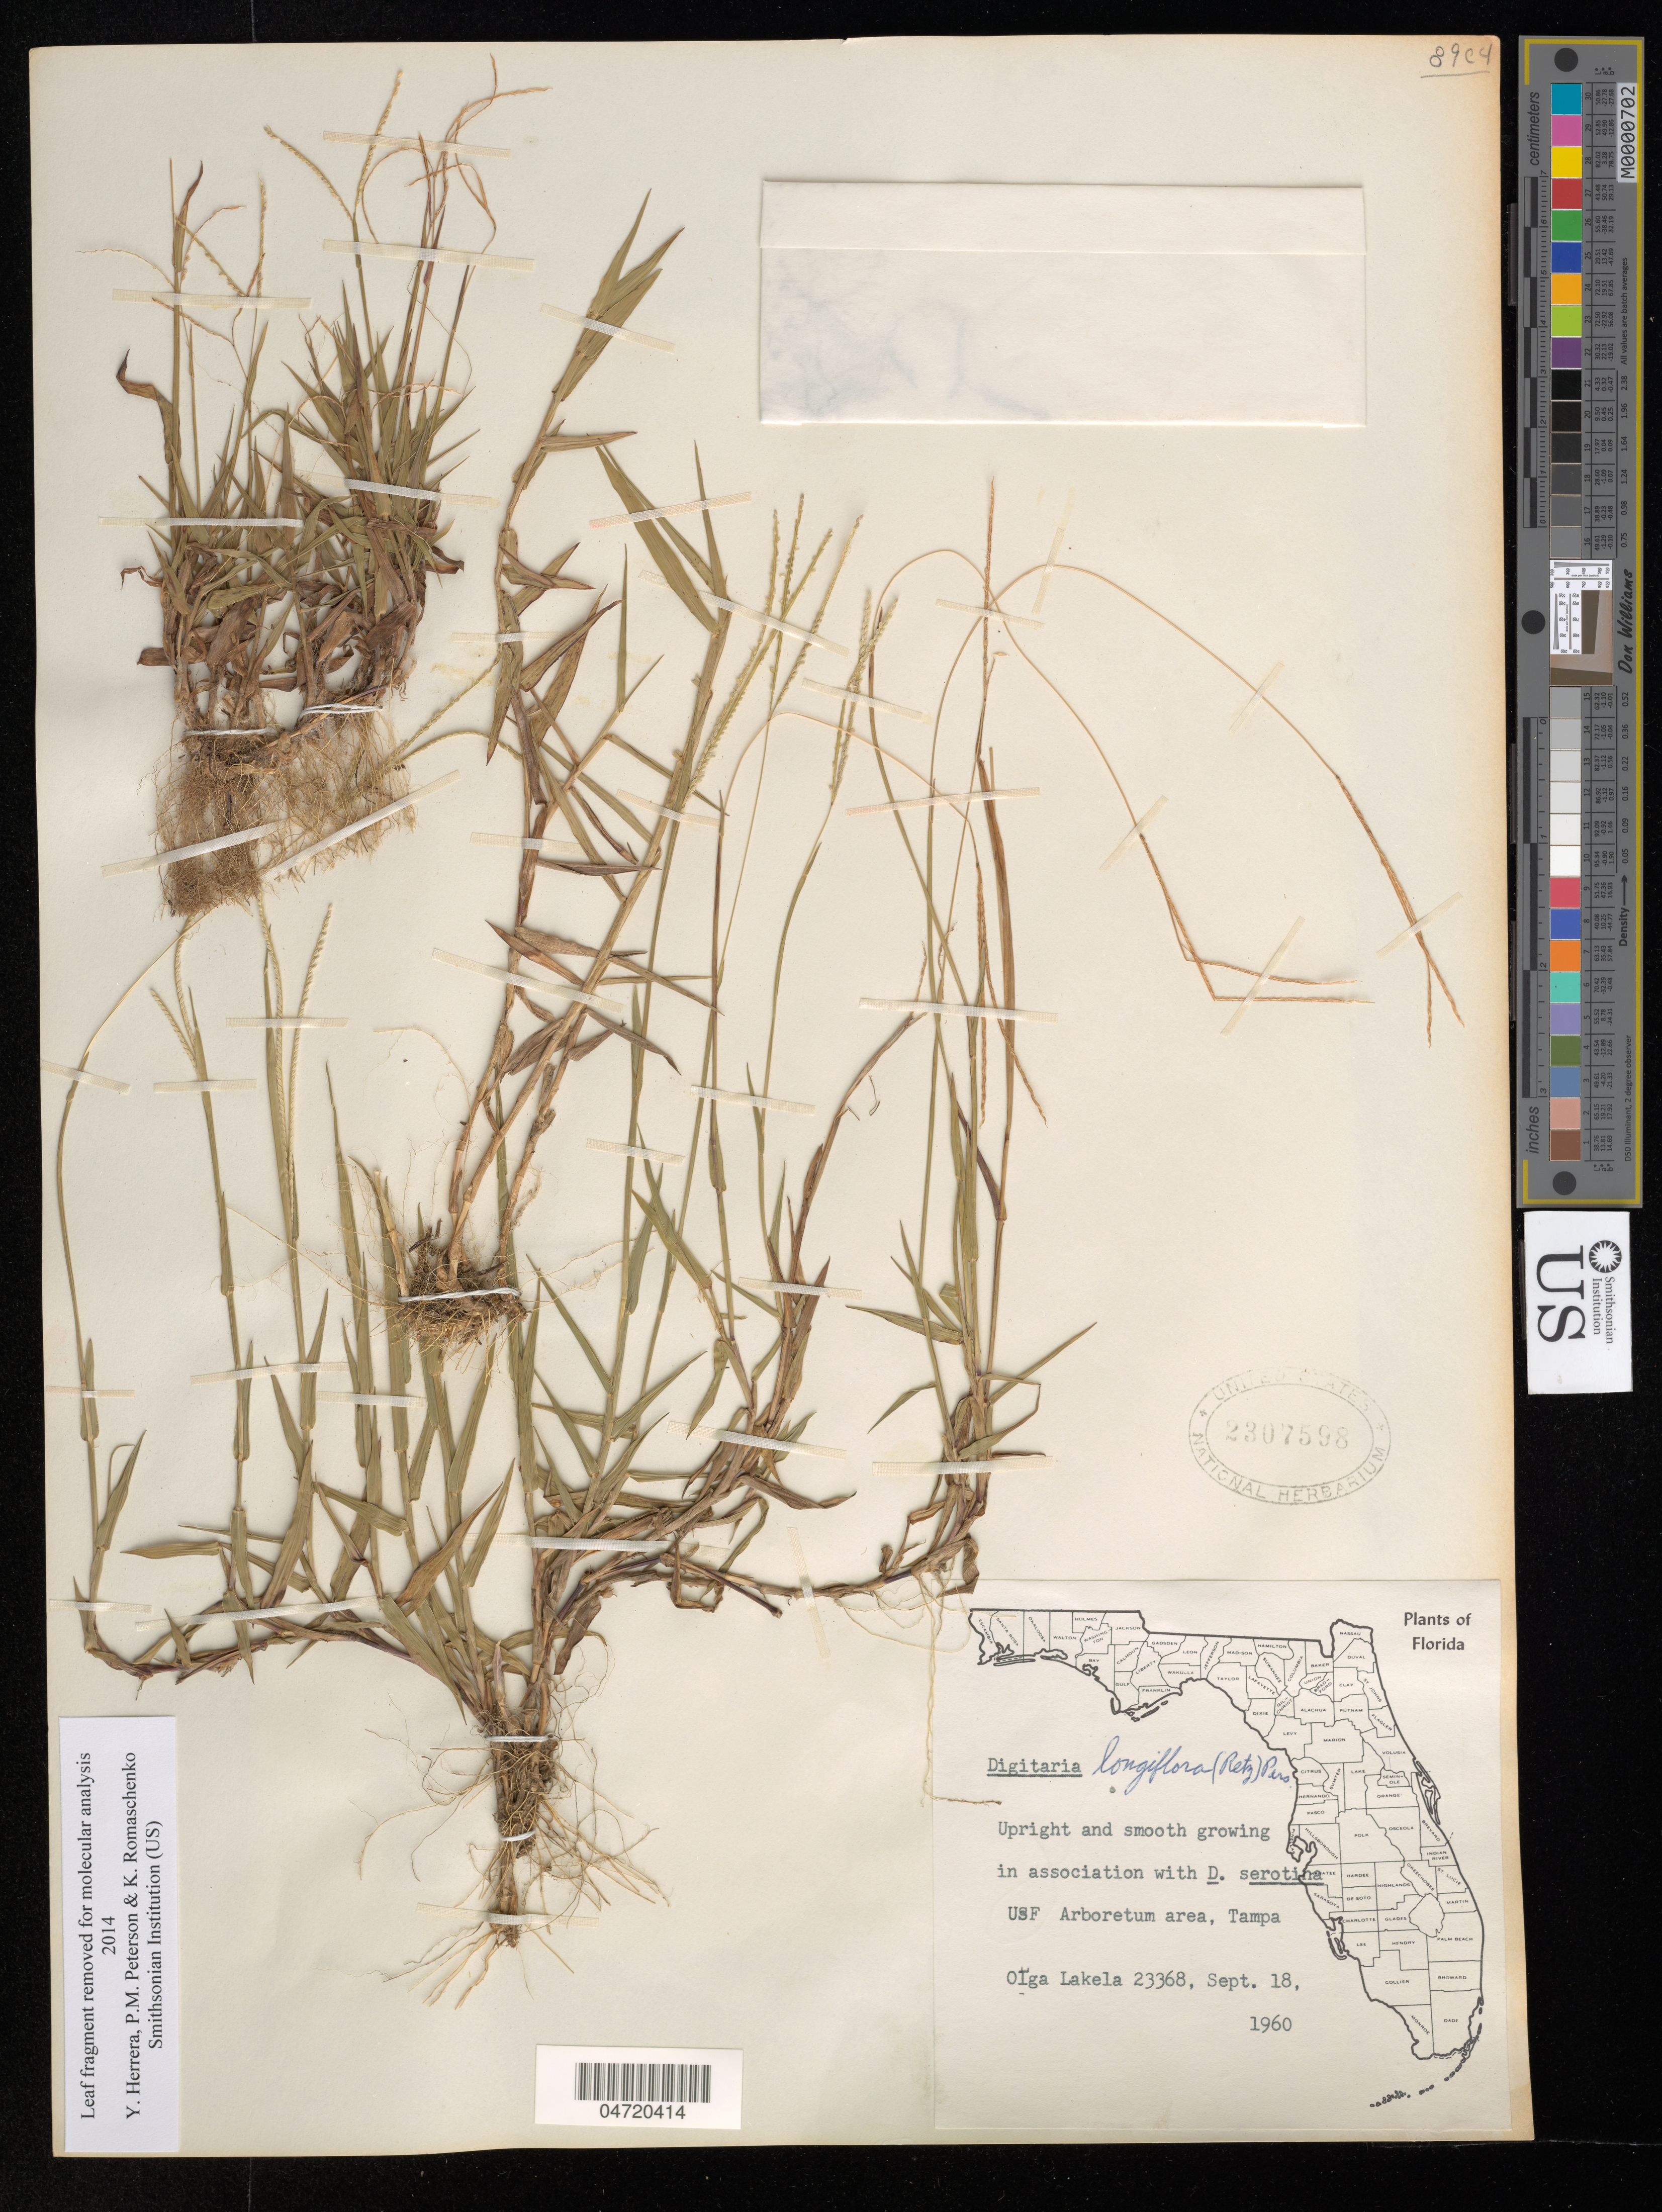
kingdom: Plantae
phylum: Tracheophyta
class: Liliopsida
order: Poales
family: Poaceae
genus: Digitaria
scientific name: Digitaria longiflora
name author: (Retz.) Pers.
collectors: O. K. Lakela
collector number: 23368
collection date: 1960-09-18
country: United States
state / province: Florida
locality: USF Arboretum area, Tampa.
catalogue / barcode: US 2307598